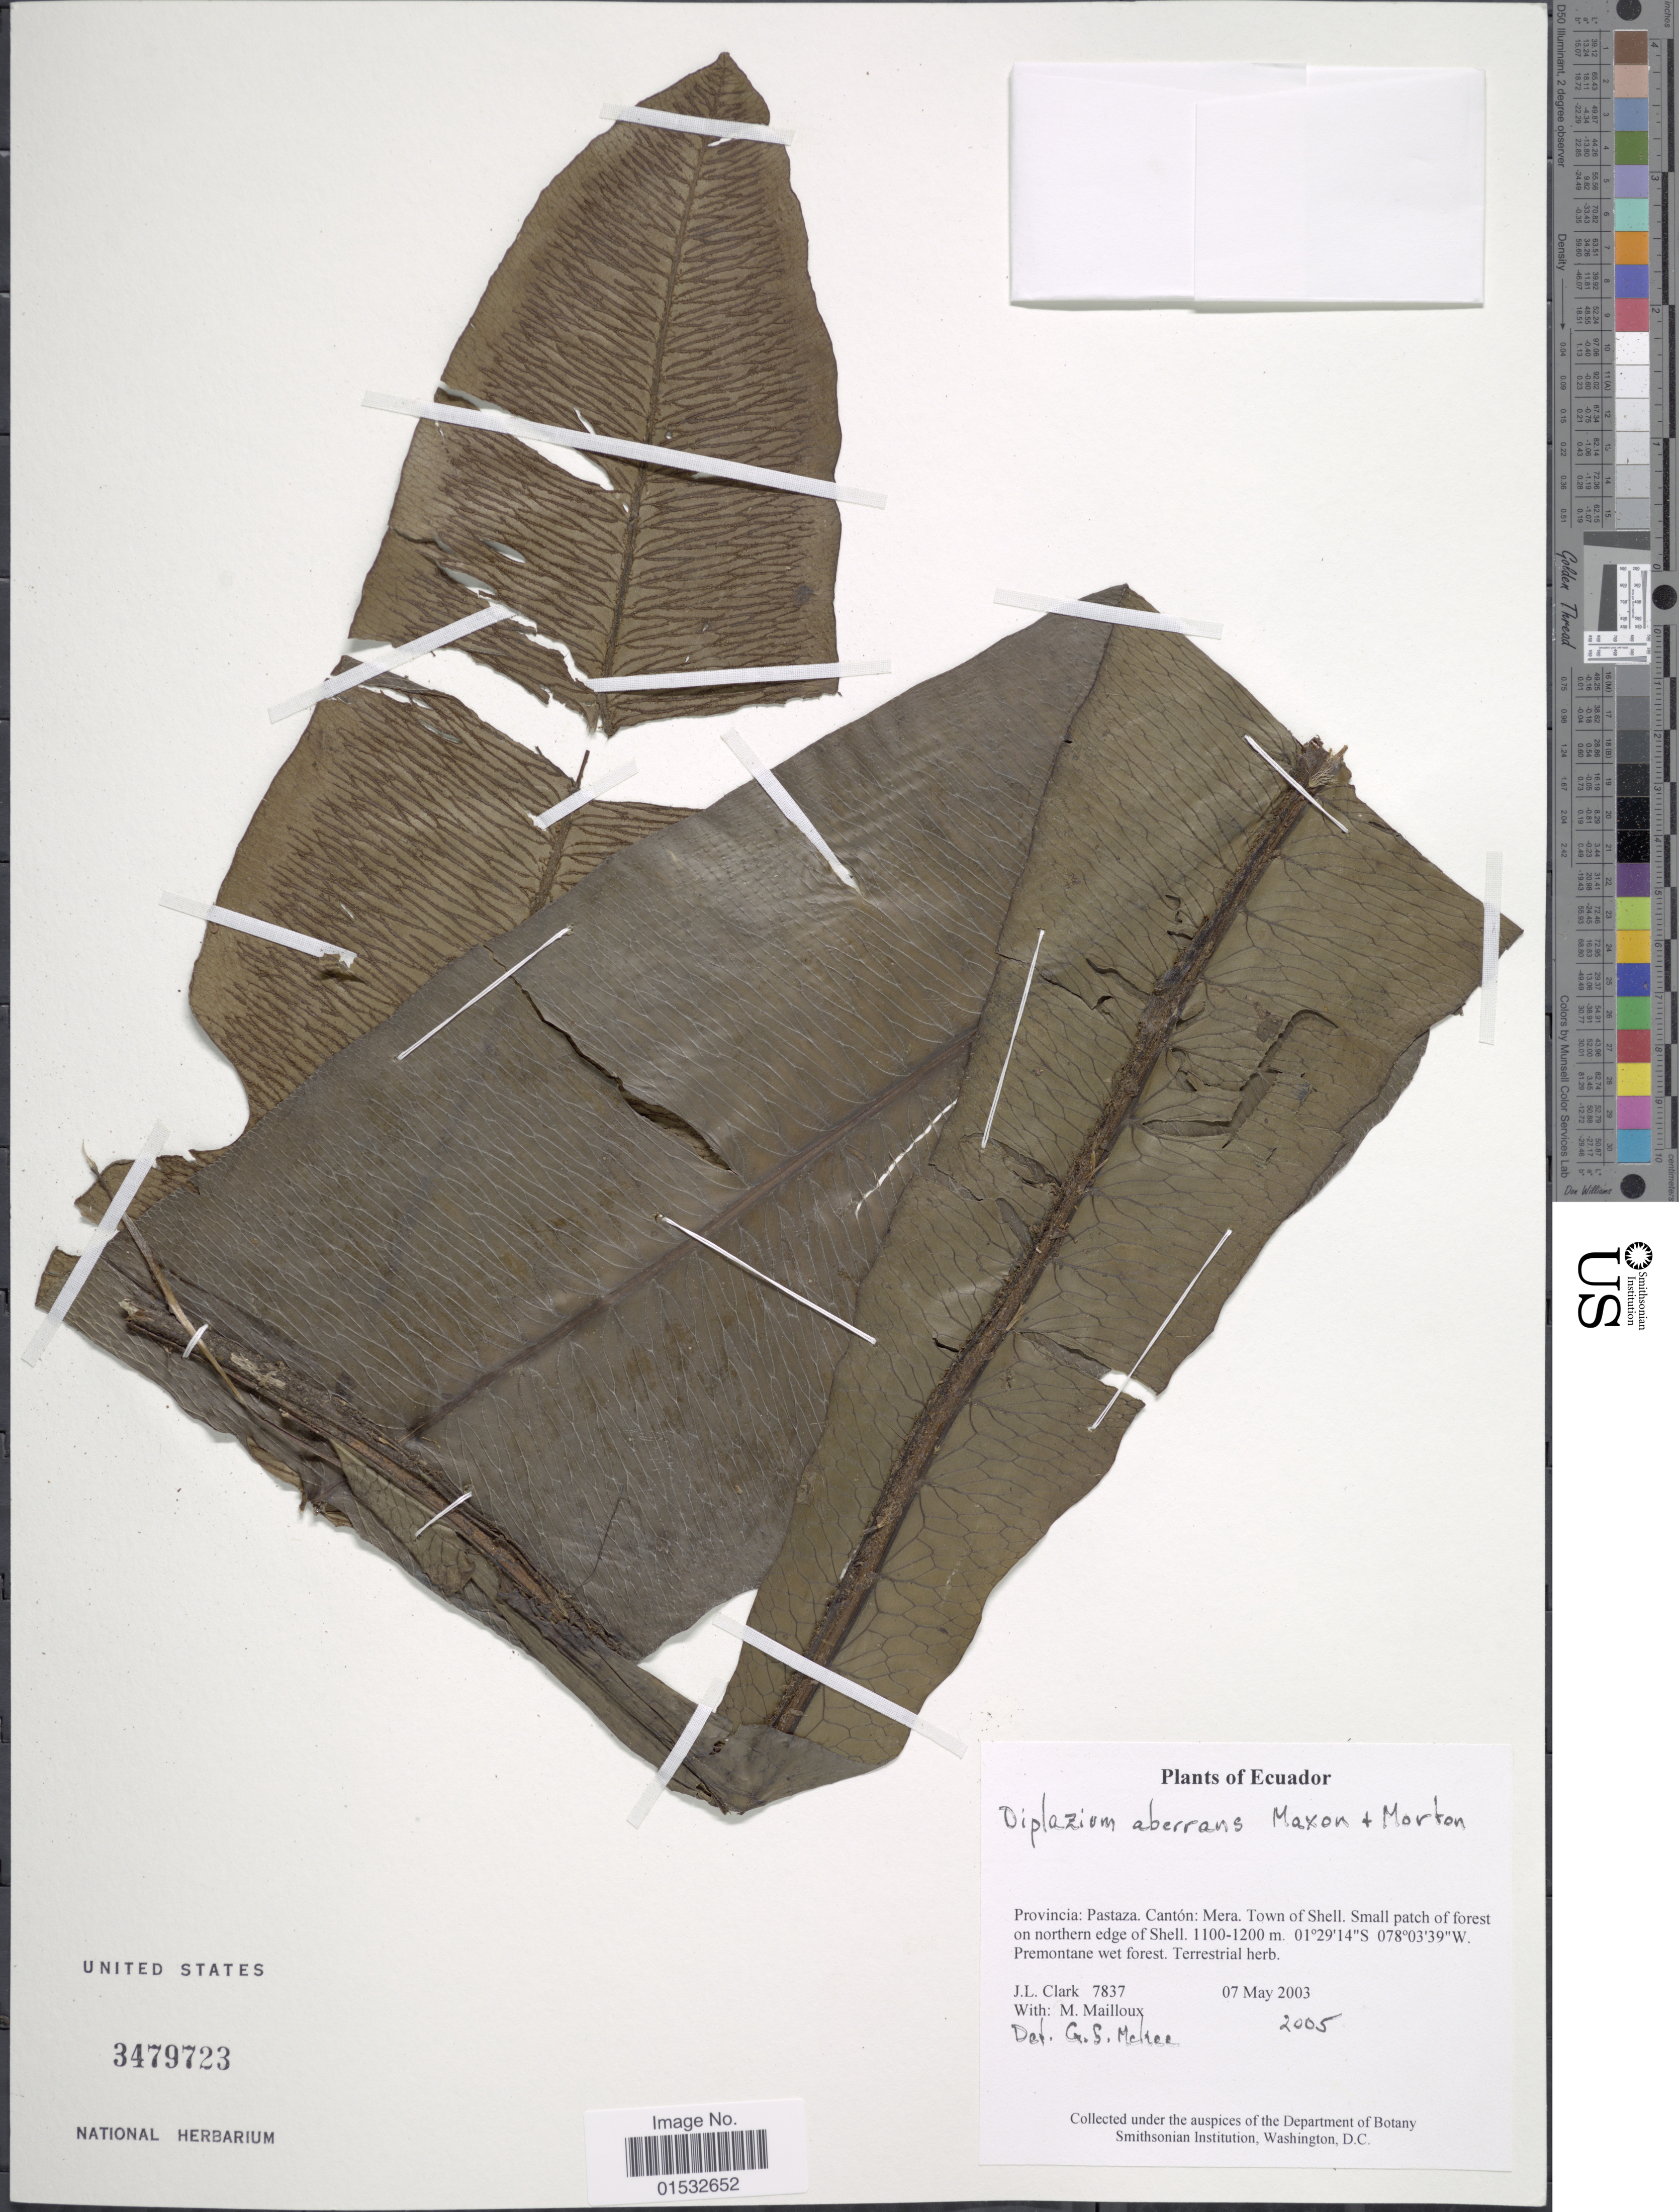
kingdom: Plantae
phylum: Tracheophyta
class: Polypodiopsida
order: Polypodiales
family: Athyriaceae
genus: Diplazium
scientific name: Diplazium aberrans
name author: Maxon & C.V. Morton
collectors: J. L. Clark & M. Mailoux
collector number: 7837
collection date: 2003-05-07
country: Ecuador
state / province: Pastaza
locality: Cantón: Mera. Town of Shell. Small patch of forest on northern edge of Shell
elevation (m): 1100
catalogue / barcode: US 3479723